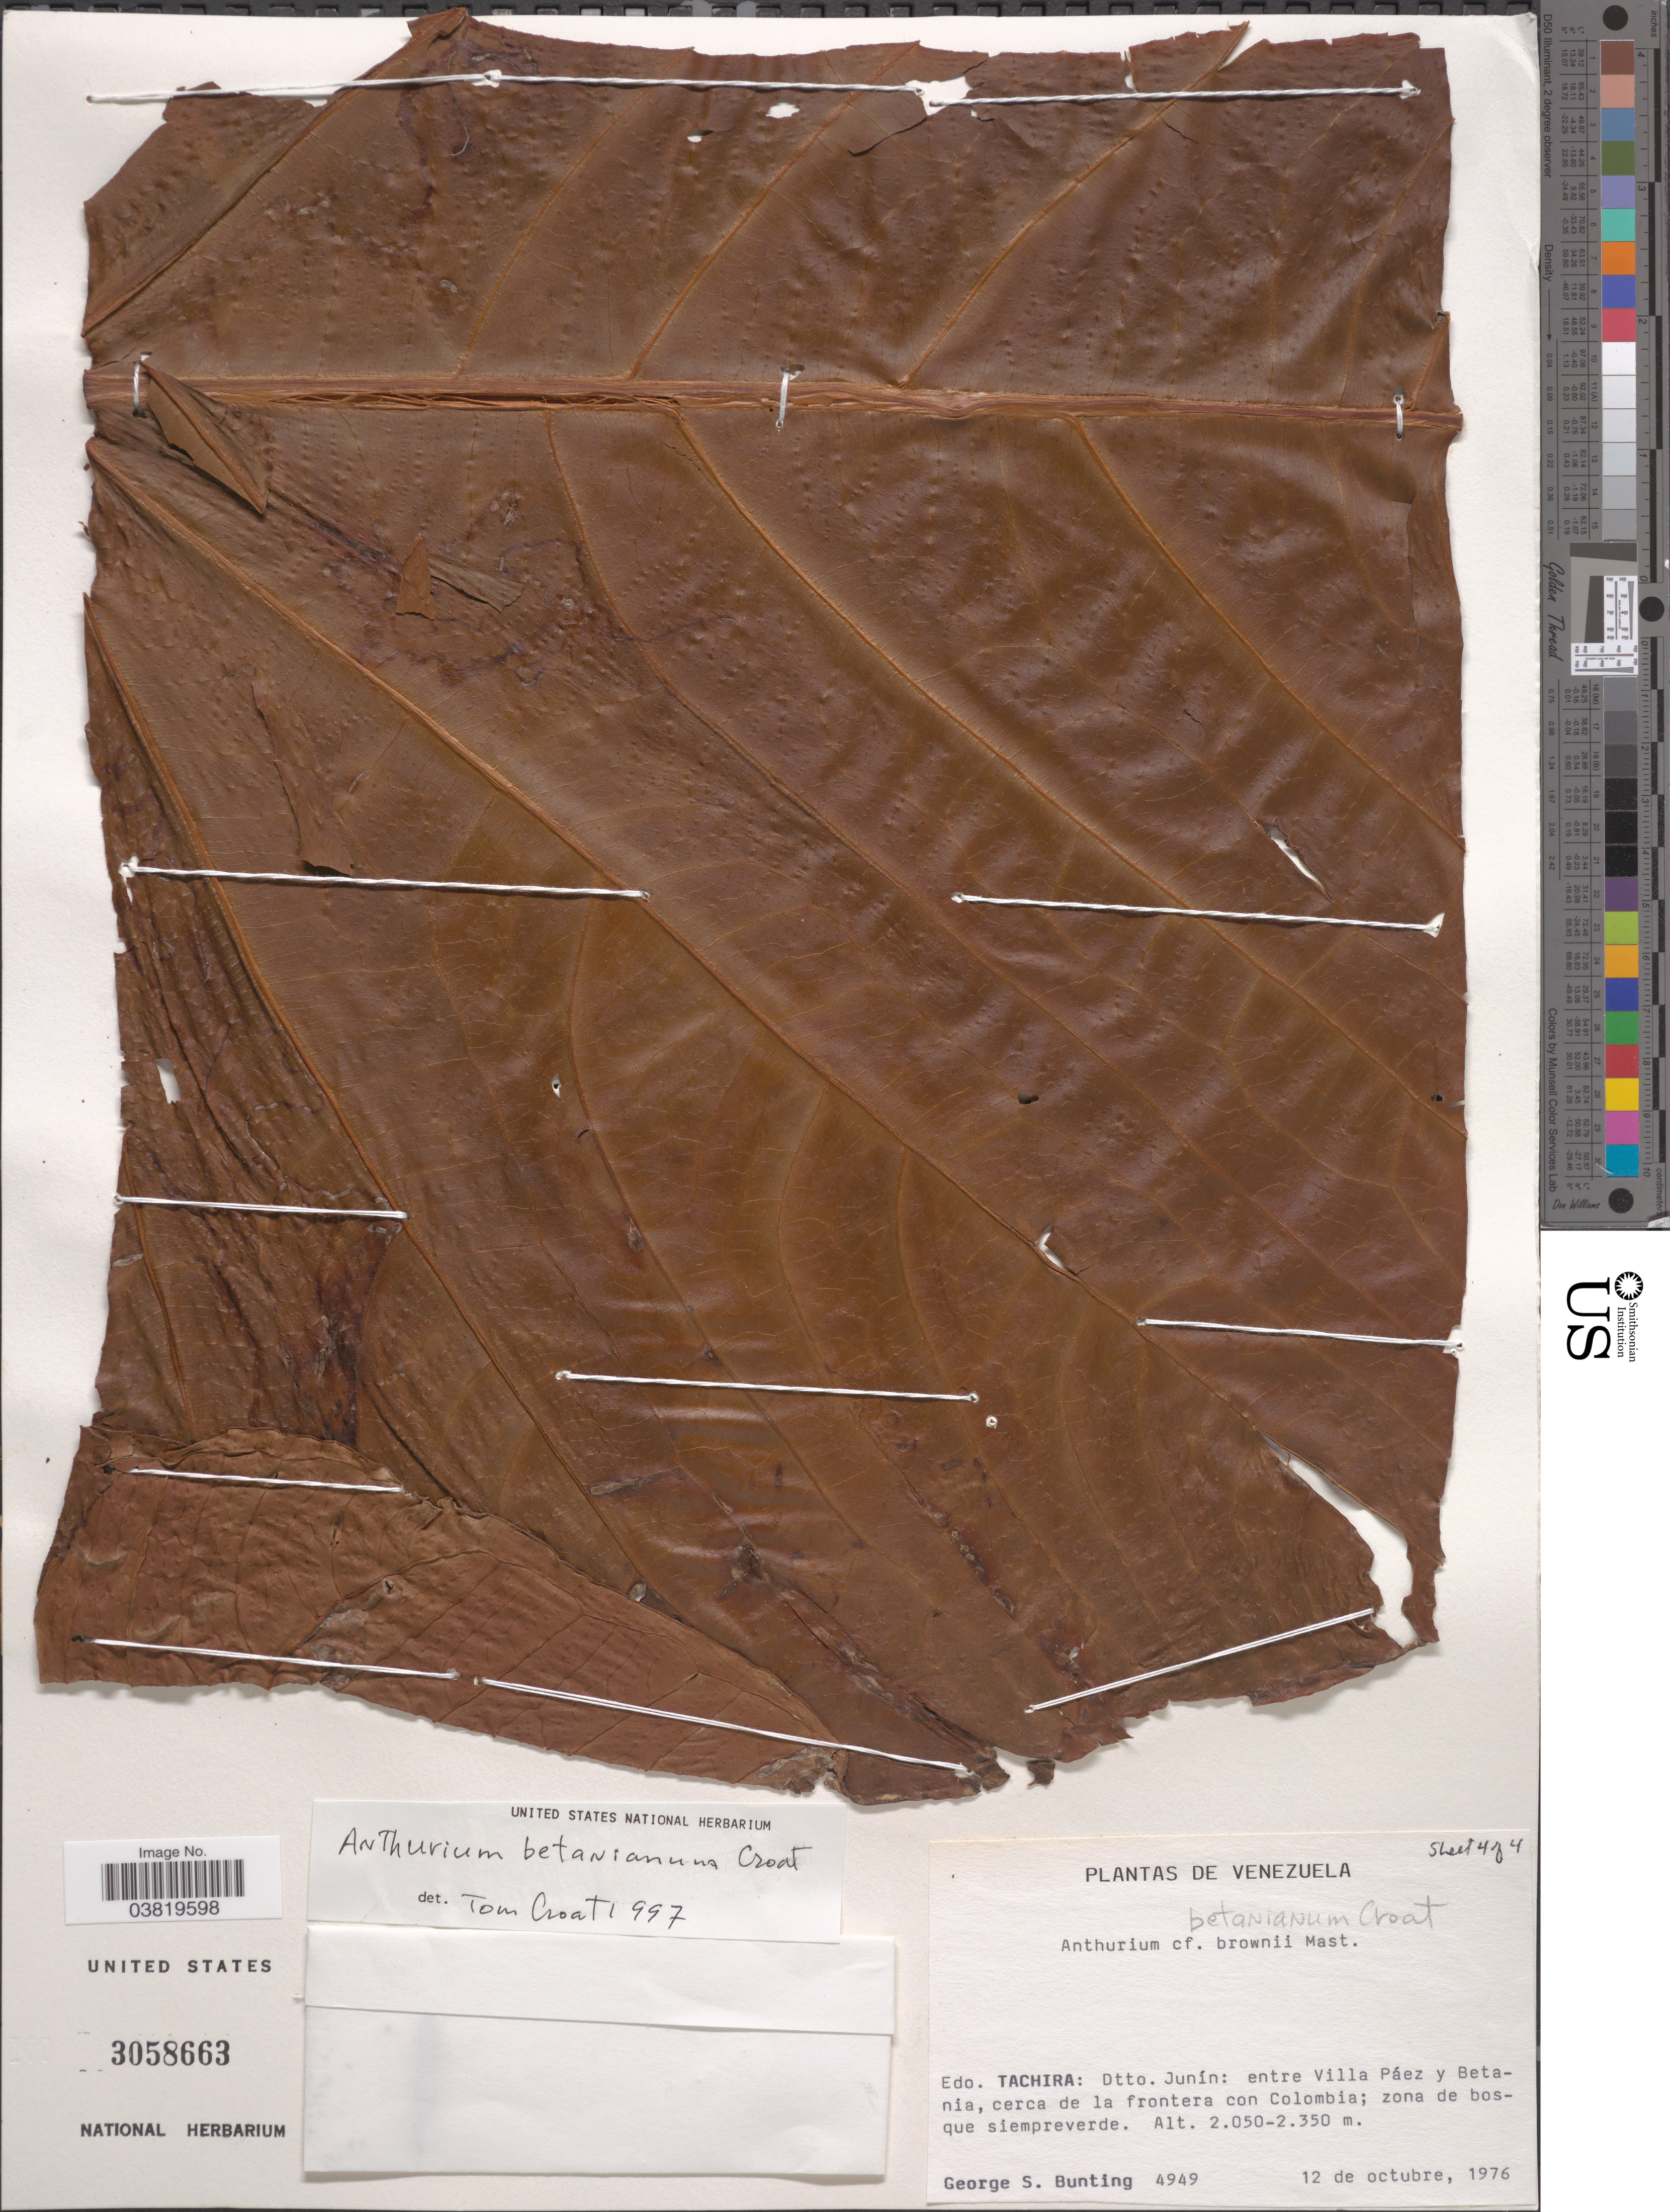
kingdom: Plantae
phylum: Tracheophyta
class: Liliopsida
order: Alismatales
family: Araceae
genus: Anthurium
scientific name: Anthurium betanianum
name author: Croat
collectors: G. S. Bunting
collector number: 4949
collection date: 1976-10-12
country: Venezuela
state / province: Tachira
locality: Dtto. Junín: entre Villa Páez y Betania, cerca de la frontera con Colombia.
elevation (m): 2050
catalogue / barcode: US 3058663